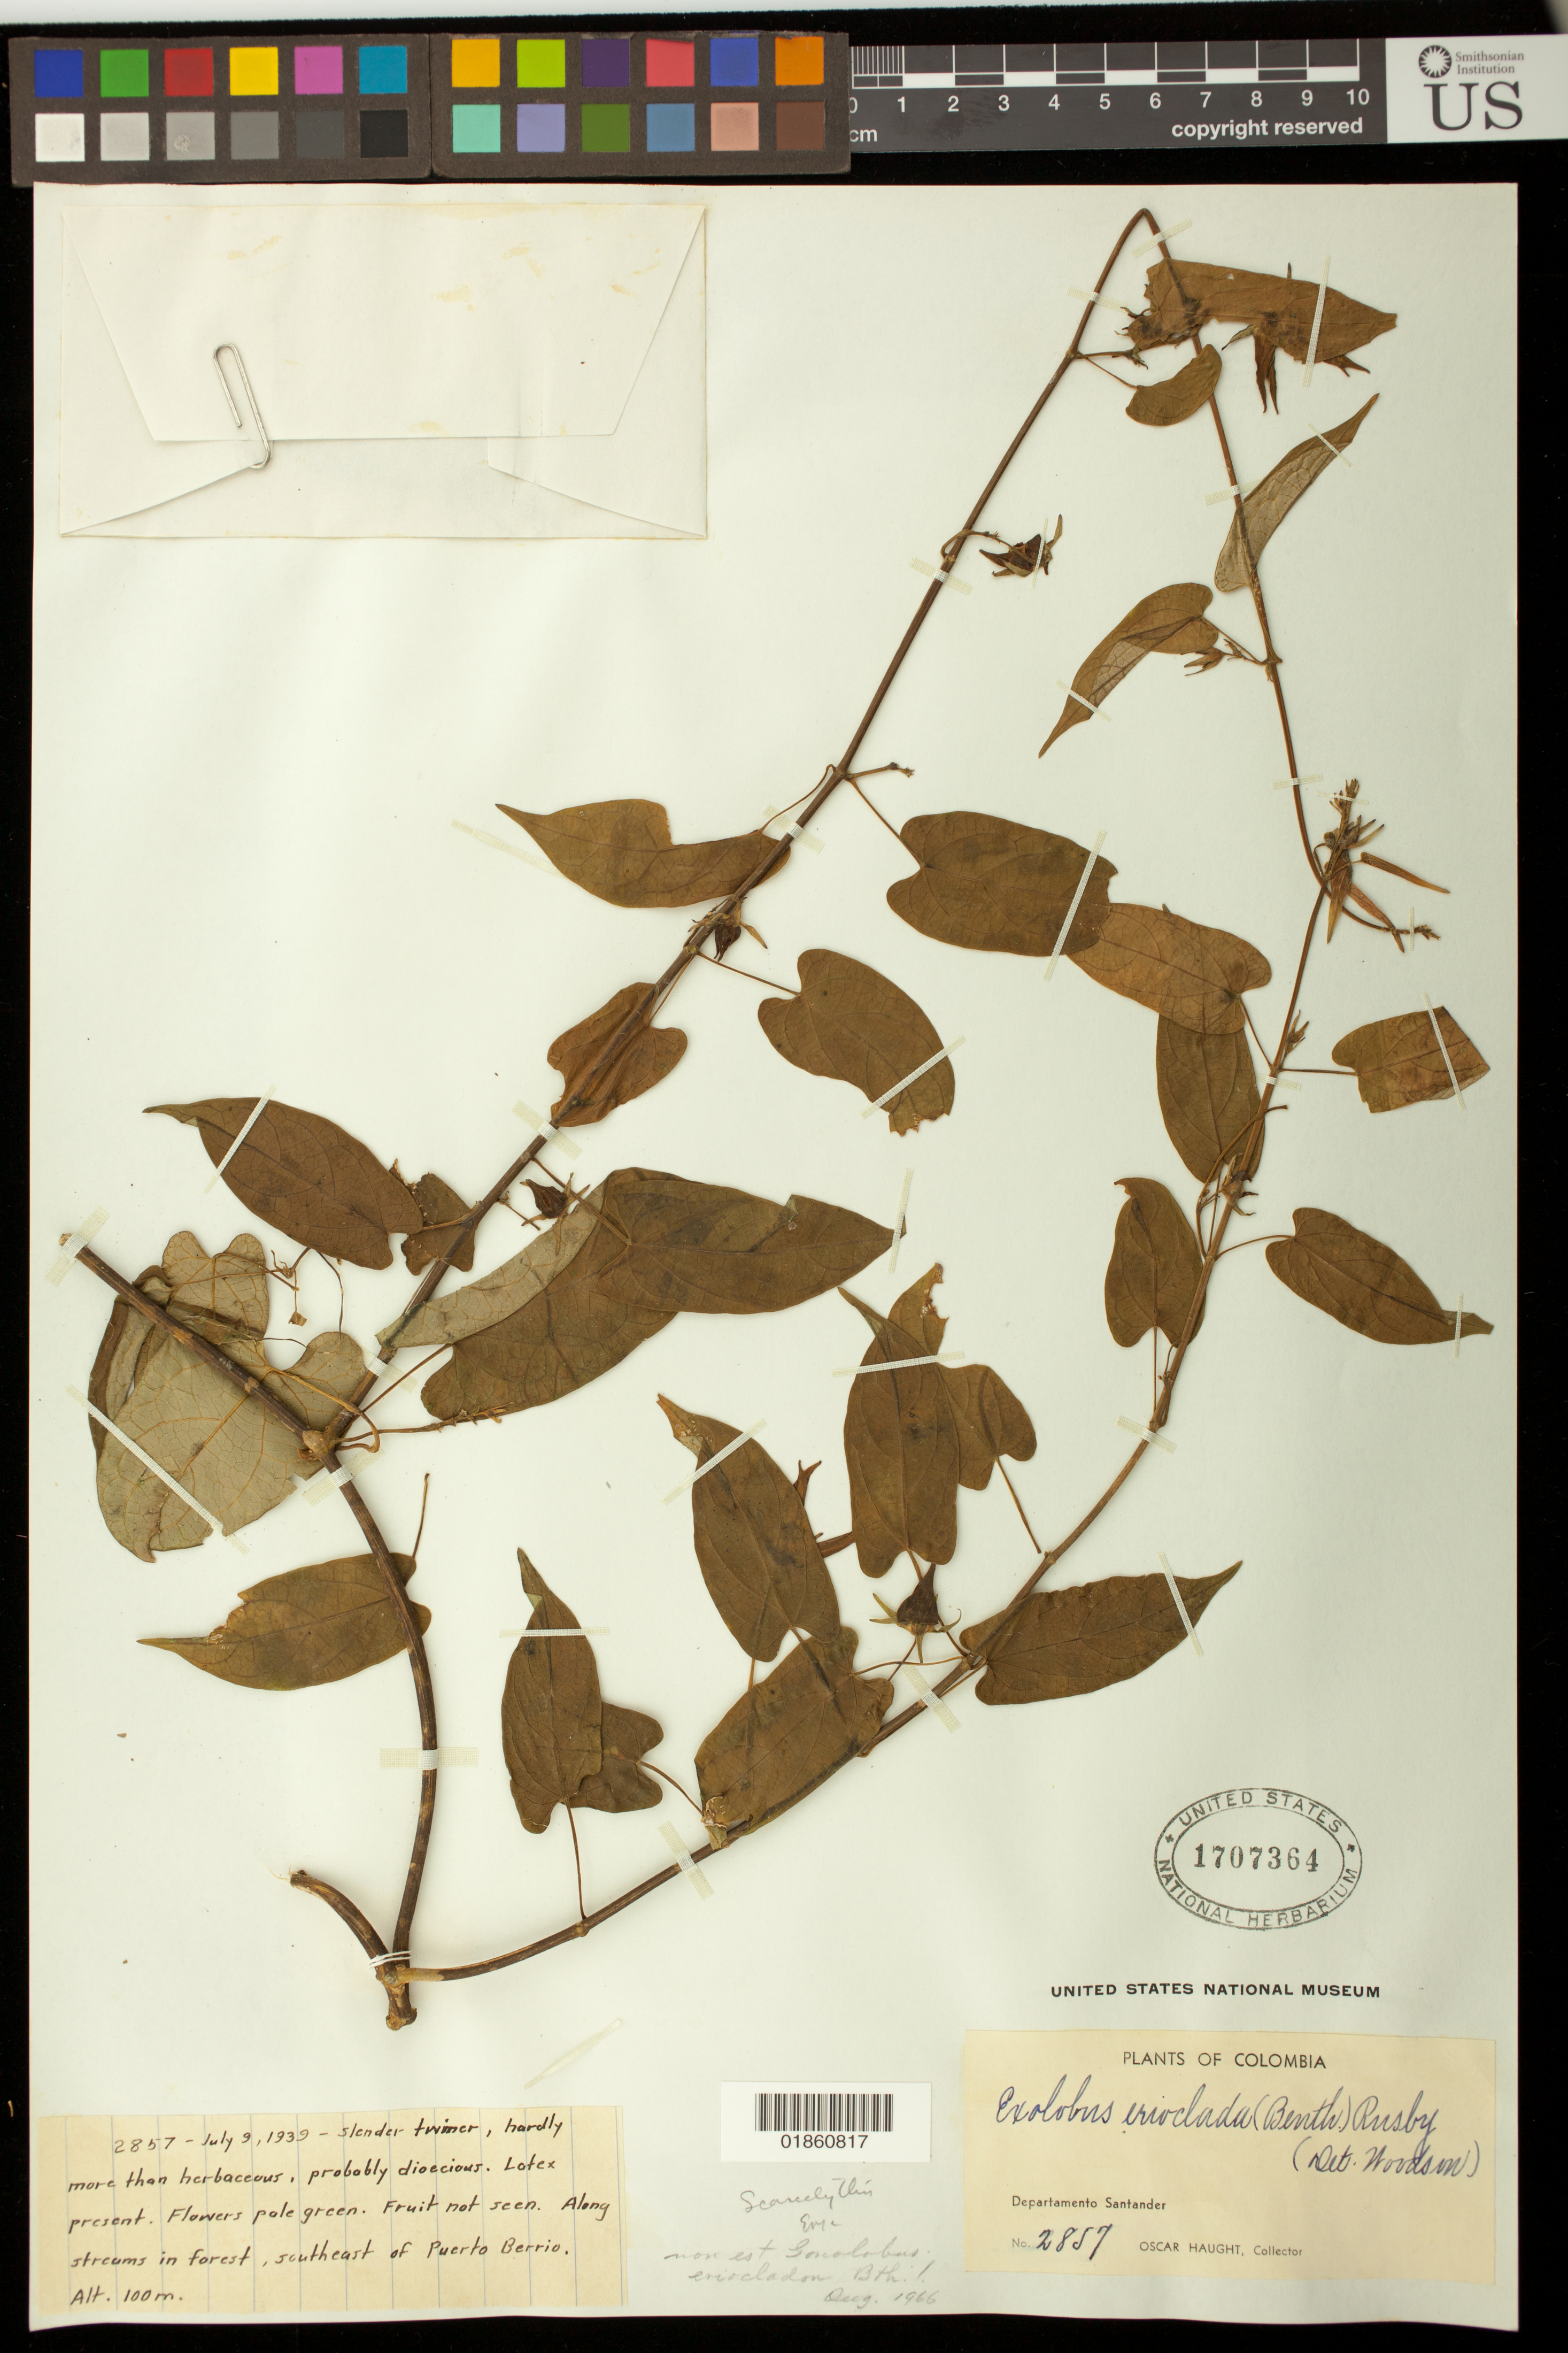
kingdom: Plantae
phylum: Tracheophyta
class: Magnoliopsida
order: Gentianales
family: Apocynaceae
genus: Gonolobus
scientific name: Gonolobus eriocladon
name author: Benth.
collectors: O. Haught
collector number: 2857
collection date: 1939-07-09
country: Colombia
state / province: Santander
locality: Southeast of Puerto Berrio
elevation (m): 100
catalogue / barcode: US 1707364